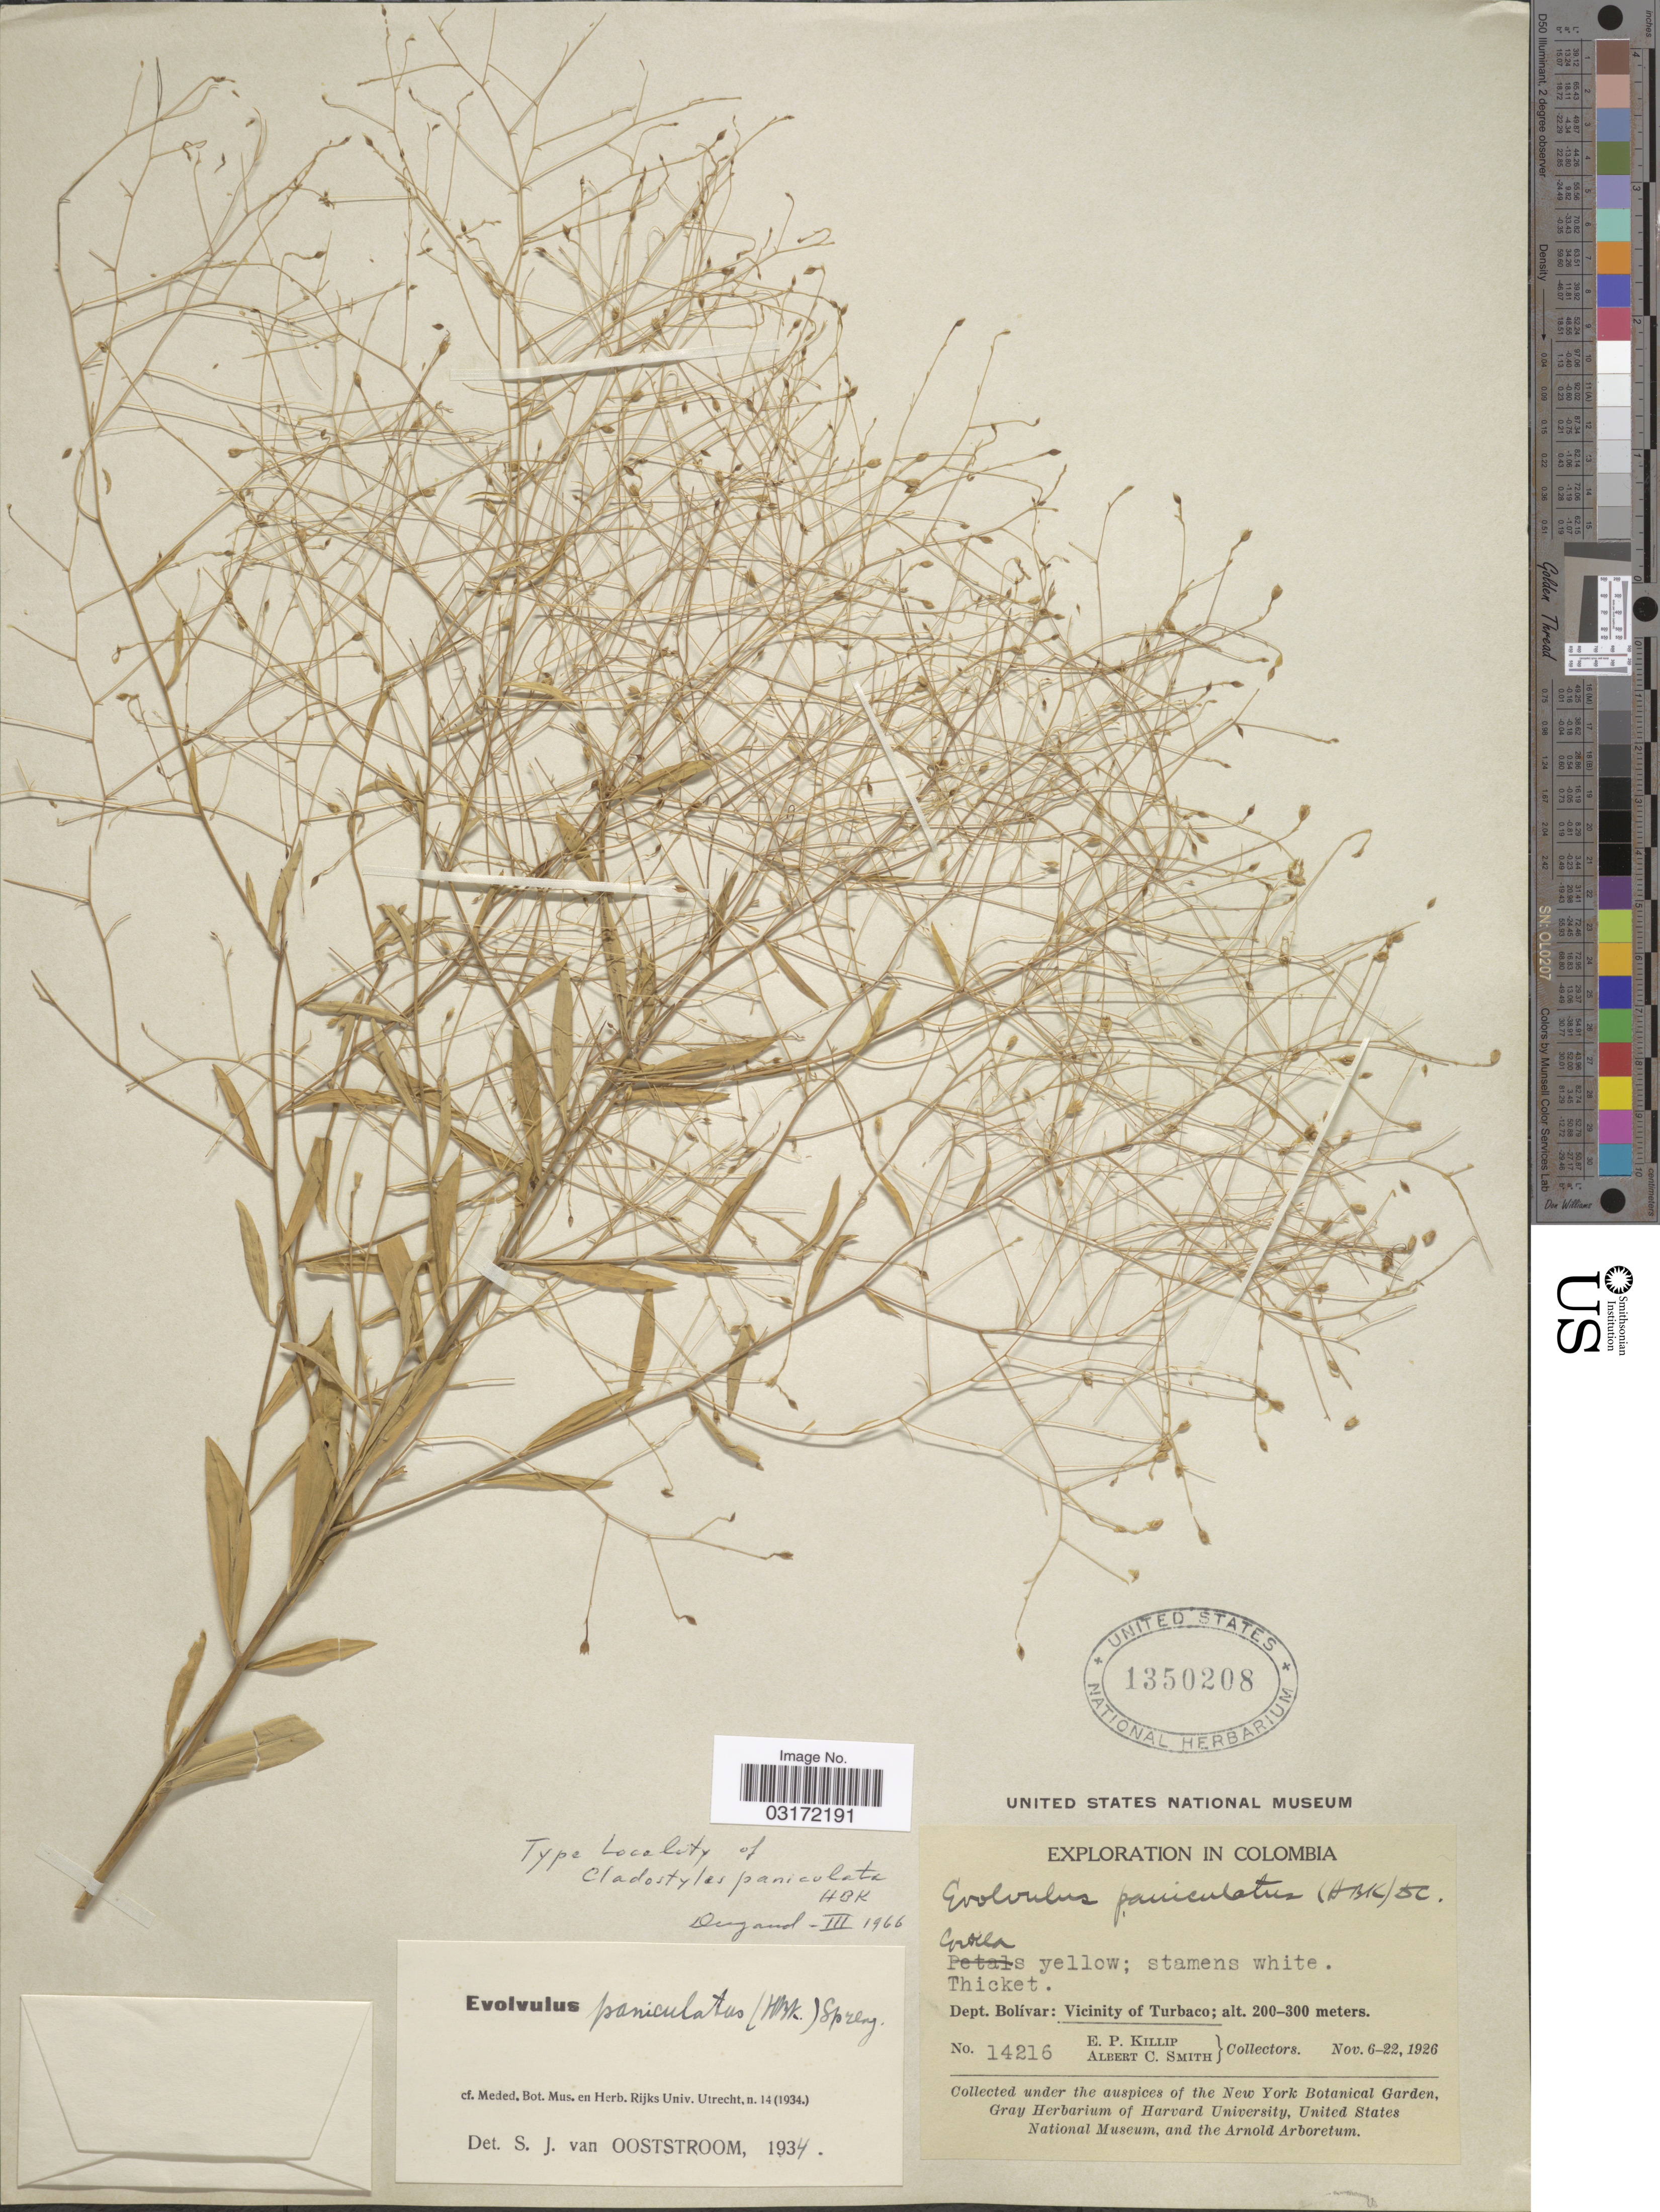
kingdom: Plantae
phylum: Tracheophyta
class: Magnoliopsida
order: Solanales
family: Convolvulaceae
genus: Evolvulus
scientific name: Evolvulus paniculatus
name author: (Bonpl.) Spreng.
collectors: E. P. Killip & A. C. Smith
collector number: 14216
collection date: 1926-11-06/1926-11-22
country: Colombia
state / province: Bolívar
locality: Dept. Bolívar: Vicinity of Turbaco.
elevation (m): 200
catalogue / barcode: US 1350208